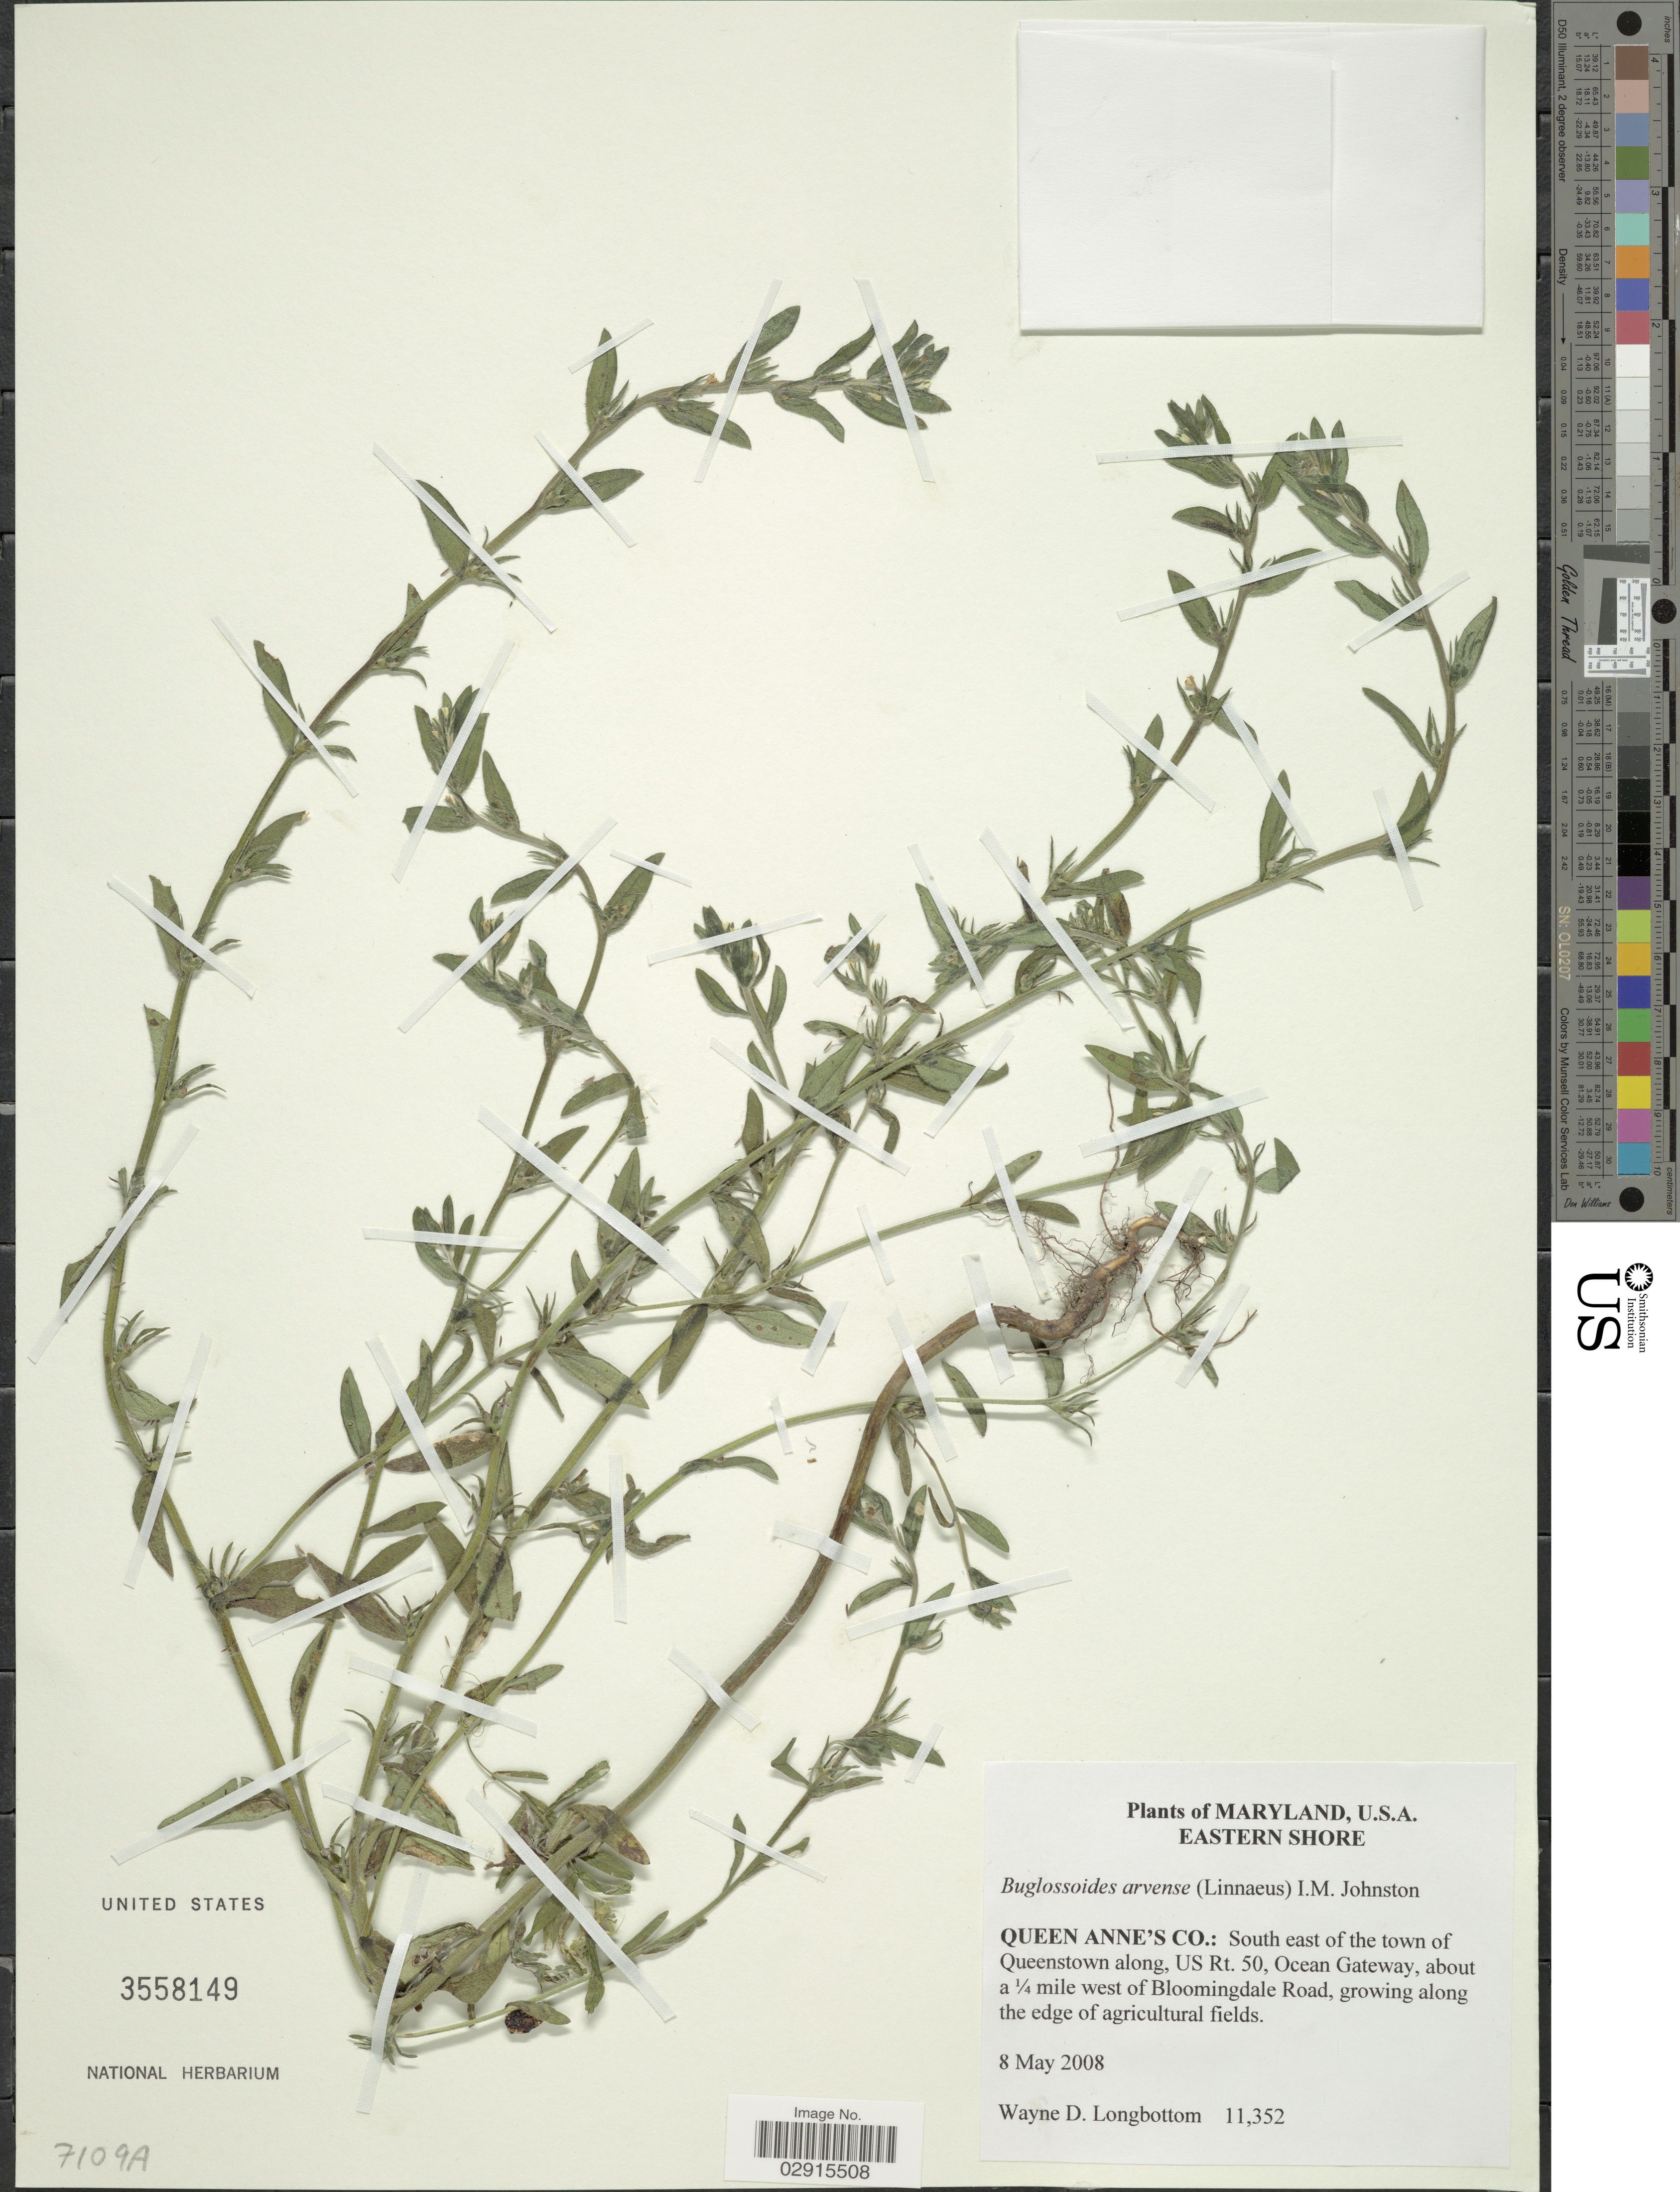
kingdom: Plantae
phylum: Tracheophyta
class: Magnoliopsida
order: Boraginales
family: Boraginaceae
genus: Buglossoides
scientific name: Buglossoides arvensis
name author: (L.) I.M. Johnst.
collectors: W. D. Longbottom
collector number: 11352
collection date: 2008-05-08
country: United States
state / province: Maryland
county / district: Queen Anne's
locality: Eastern Shore, Queen Anne's Co.: South east of the town of Queenstown along, US Rt. 50, Ocean Gateway, about a ¼ mile west of Bloomingdale Road.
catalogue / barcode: US 3558149